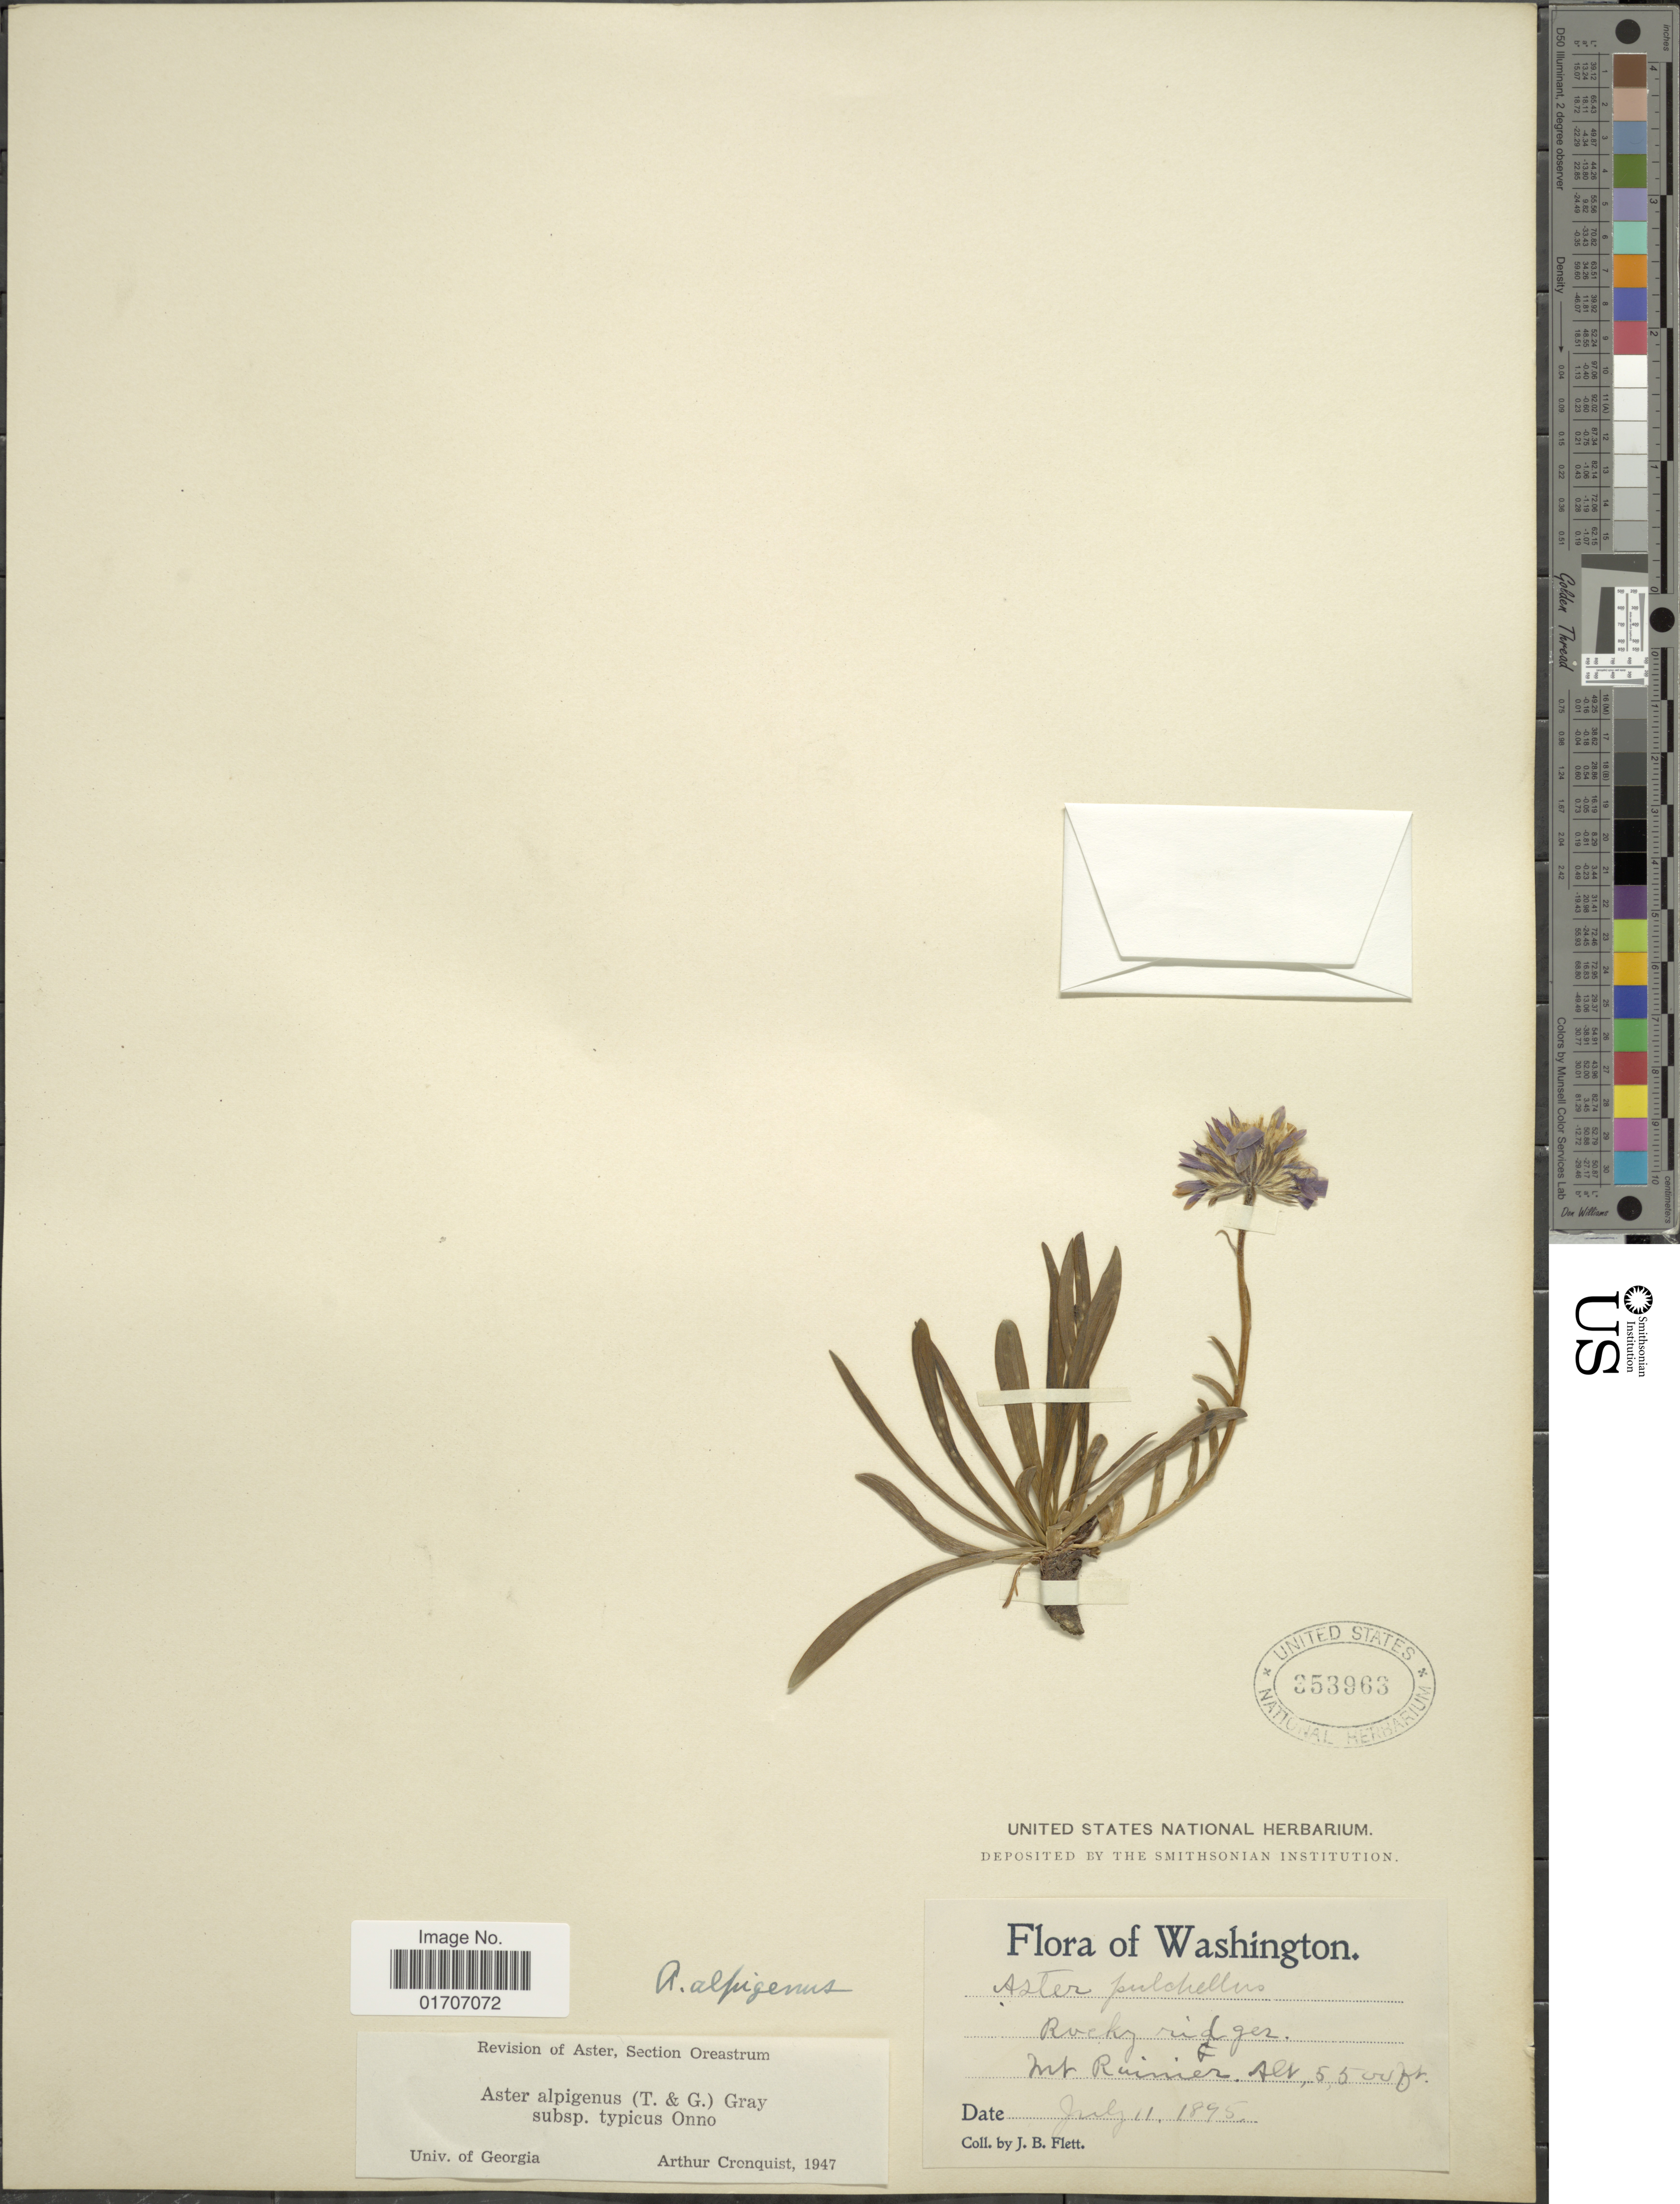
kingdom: Plantae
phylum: Tracheophyta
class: Magnoliopsida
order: Asterales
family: Asteraceae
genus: Oreostemma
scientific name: Oreostemma alpigenum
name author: (Torr. & A. Gray) Greene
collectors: J. Flett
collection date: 1895-07-11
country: United States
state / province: Washington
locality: Rocky ridges. Mt. Rainier.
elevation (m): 1676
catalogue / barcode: US 353963